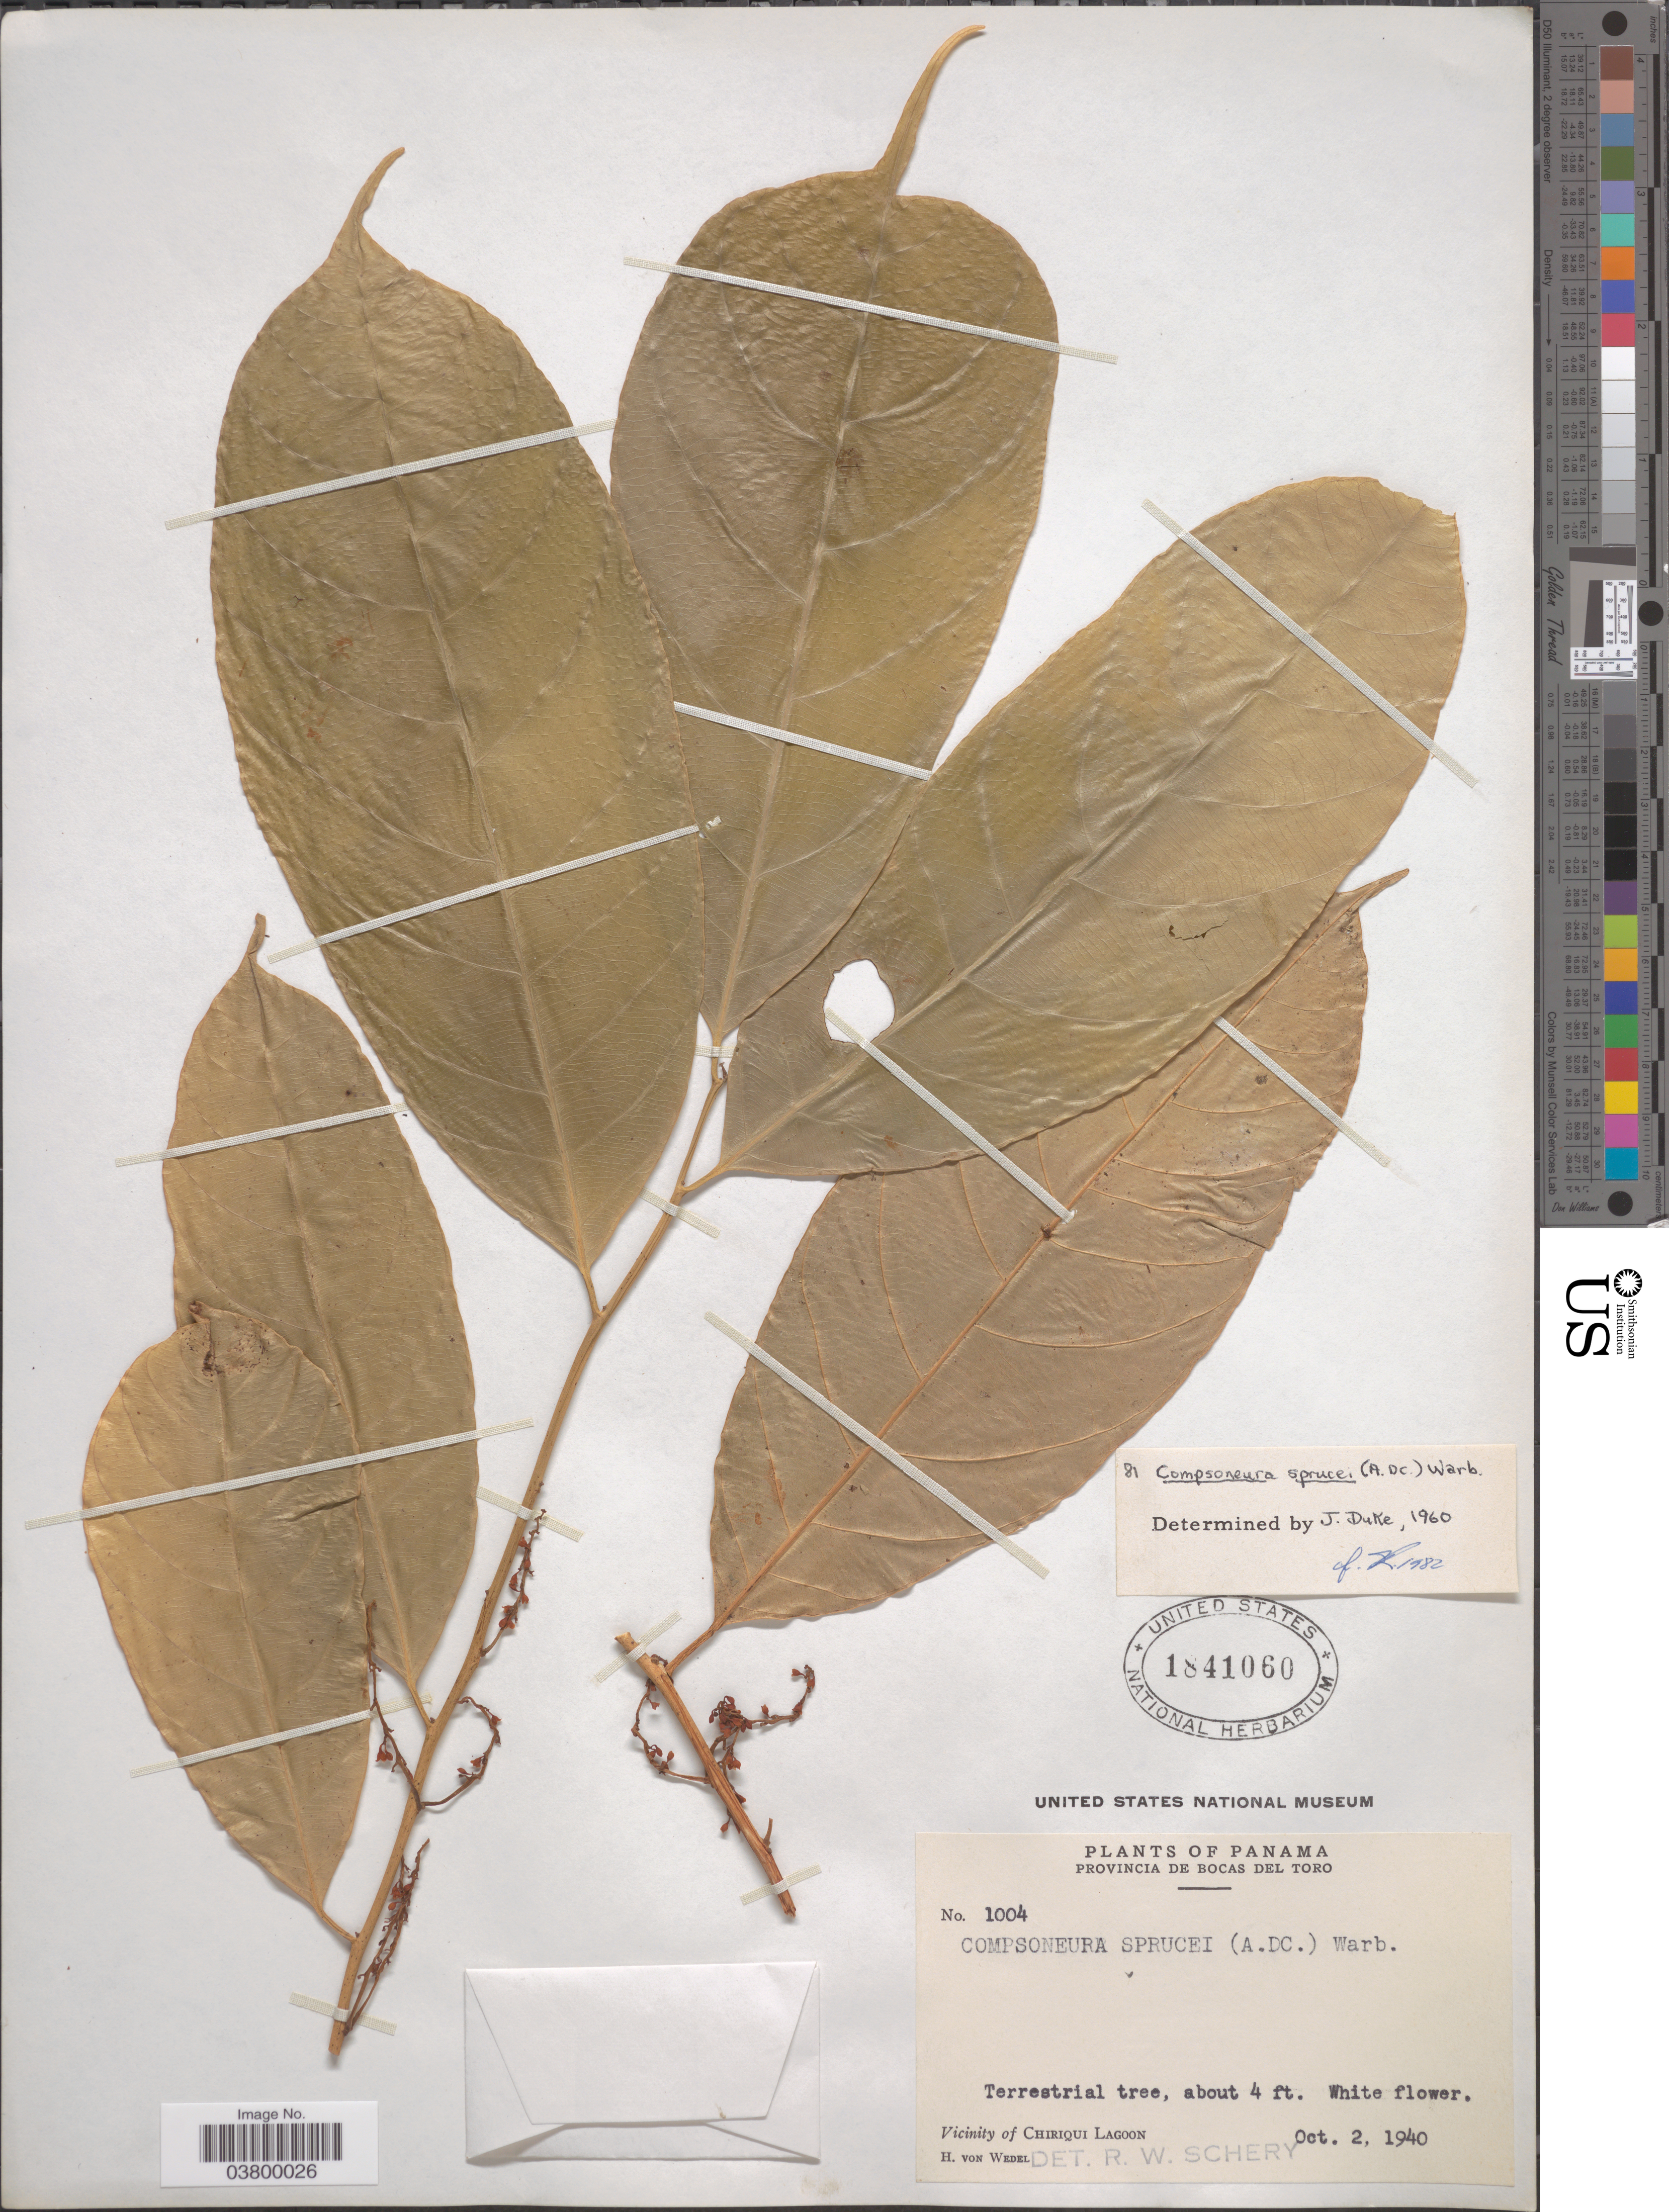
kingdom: Plantae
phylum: Tracheophyta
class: Magnoliopsida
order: Magnoliales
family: Myristicaceae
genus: Compsoneura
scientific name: Compsoneura sprucei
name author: (A. DC.) Warb.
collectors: H. von Wedel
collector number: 1004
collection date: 1940-10-02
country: Panama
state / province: Bocas del Toro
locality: Vicinity of Chiriqui Lagoon.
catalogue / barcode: US 1841060